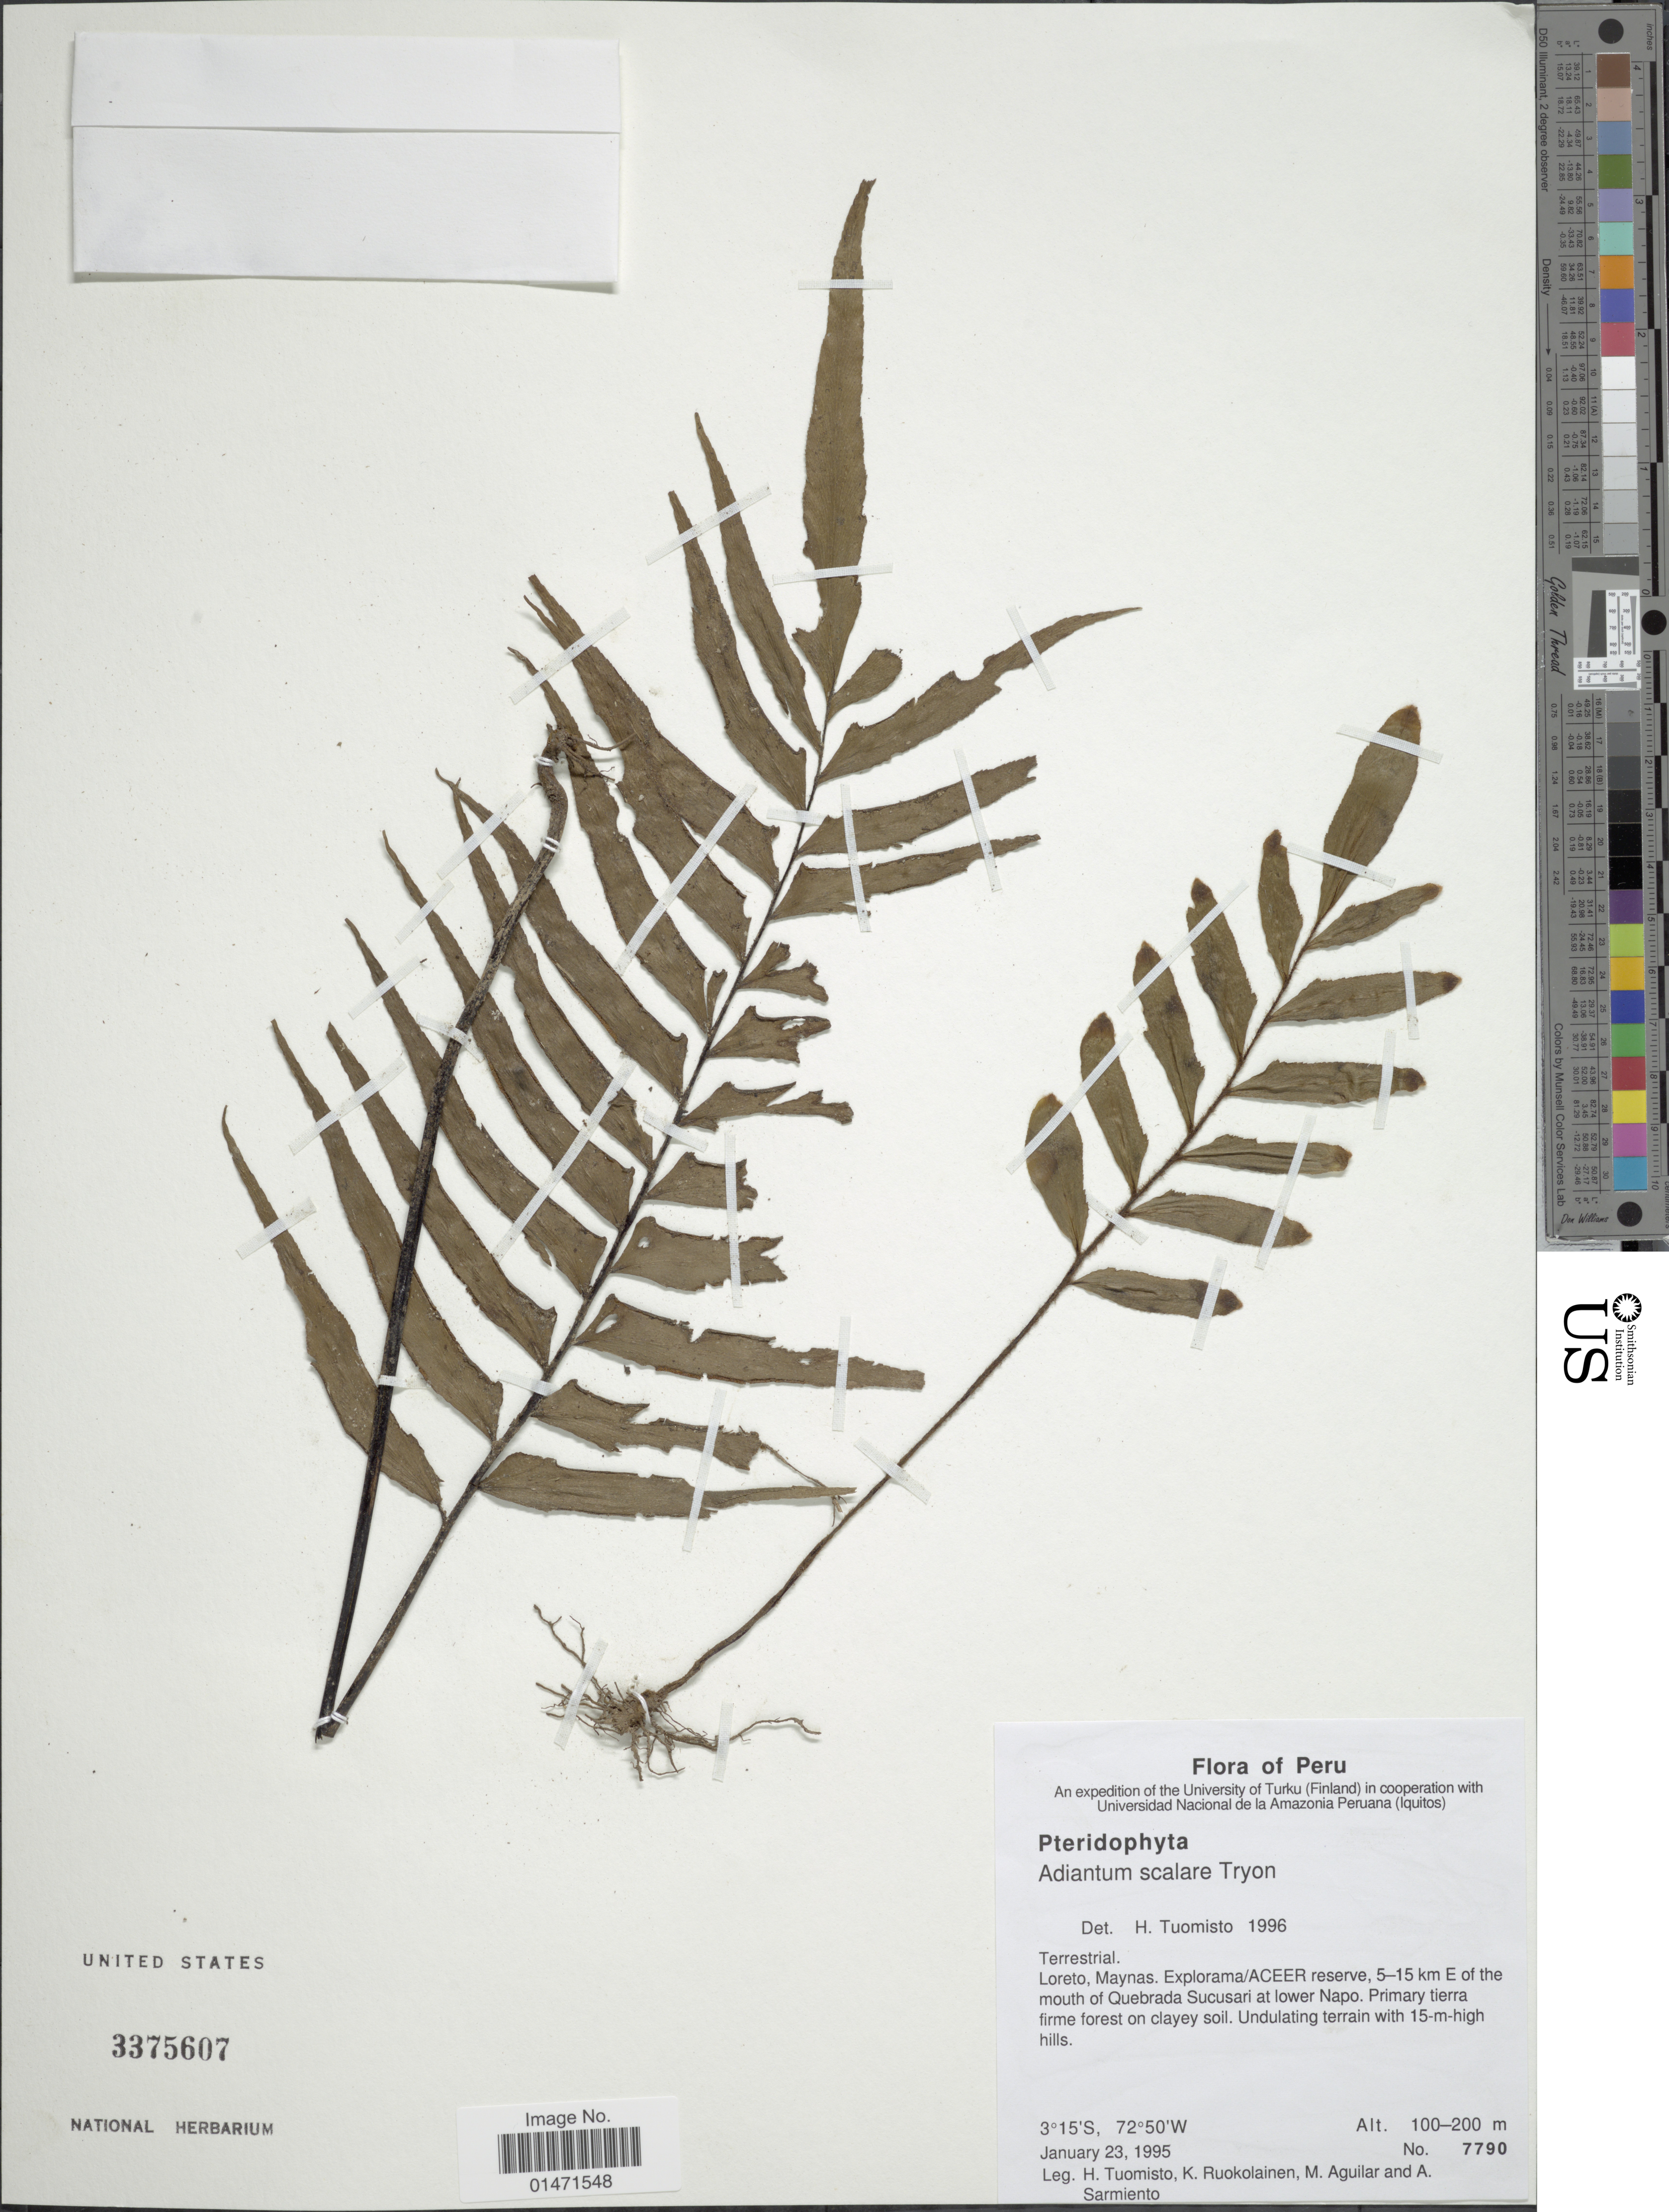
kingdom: Plantae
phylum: Tracheophyta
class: Polypodiopsida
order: Polypodiales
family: Pteridaceae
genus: Adiantum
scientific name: Adiantum scalare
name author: R.M. Tryon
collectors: H. Tuomisto, K. Ruokolainen, M. Aguilar & A. Sarmiento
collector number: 7790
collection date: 1995-01-23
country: Peru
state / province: Loreto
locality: Maynas. Explorama/ACEER reserve, 5-15 km E of the mouth of Quebrada Sucusari at lower Napo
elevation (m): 100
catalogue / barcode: US 3375607